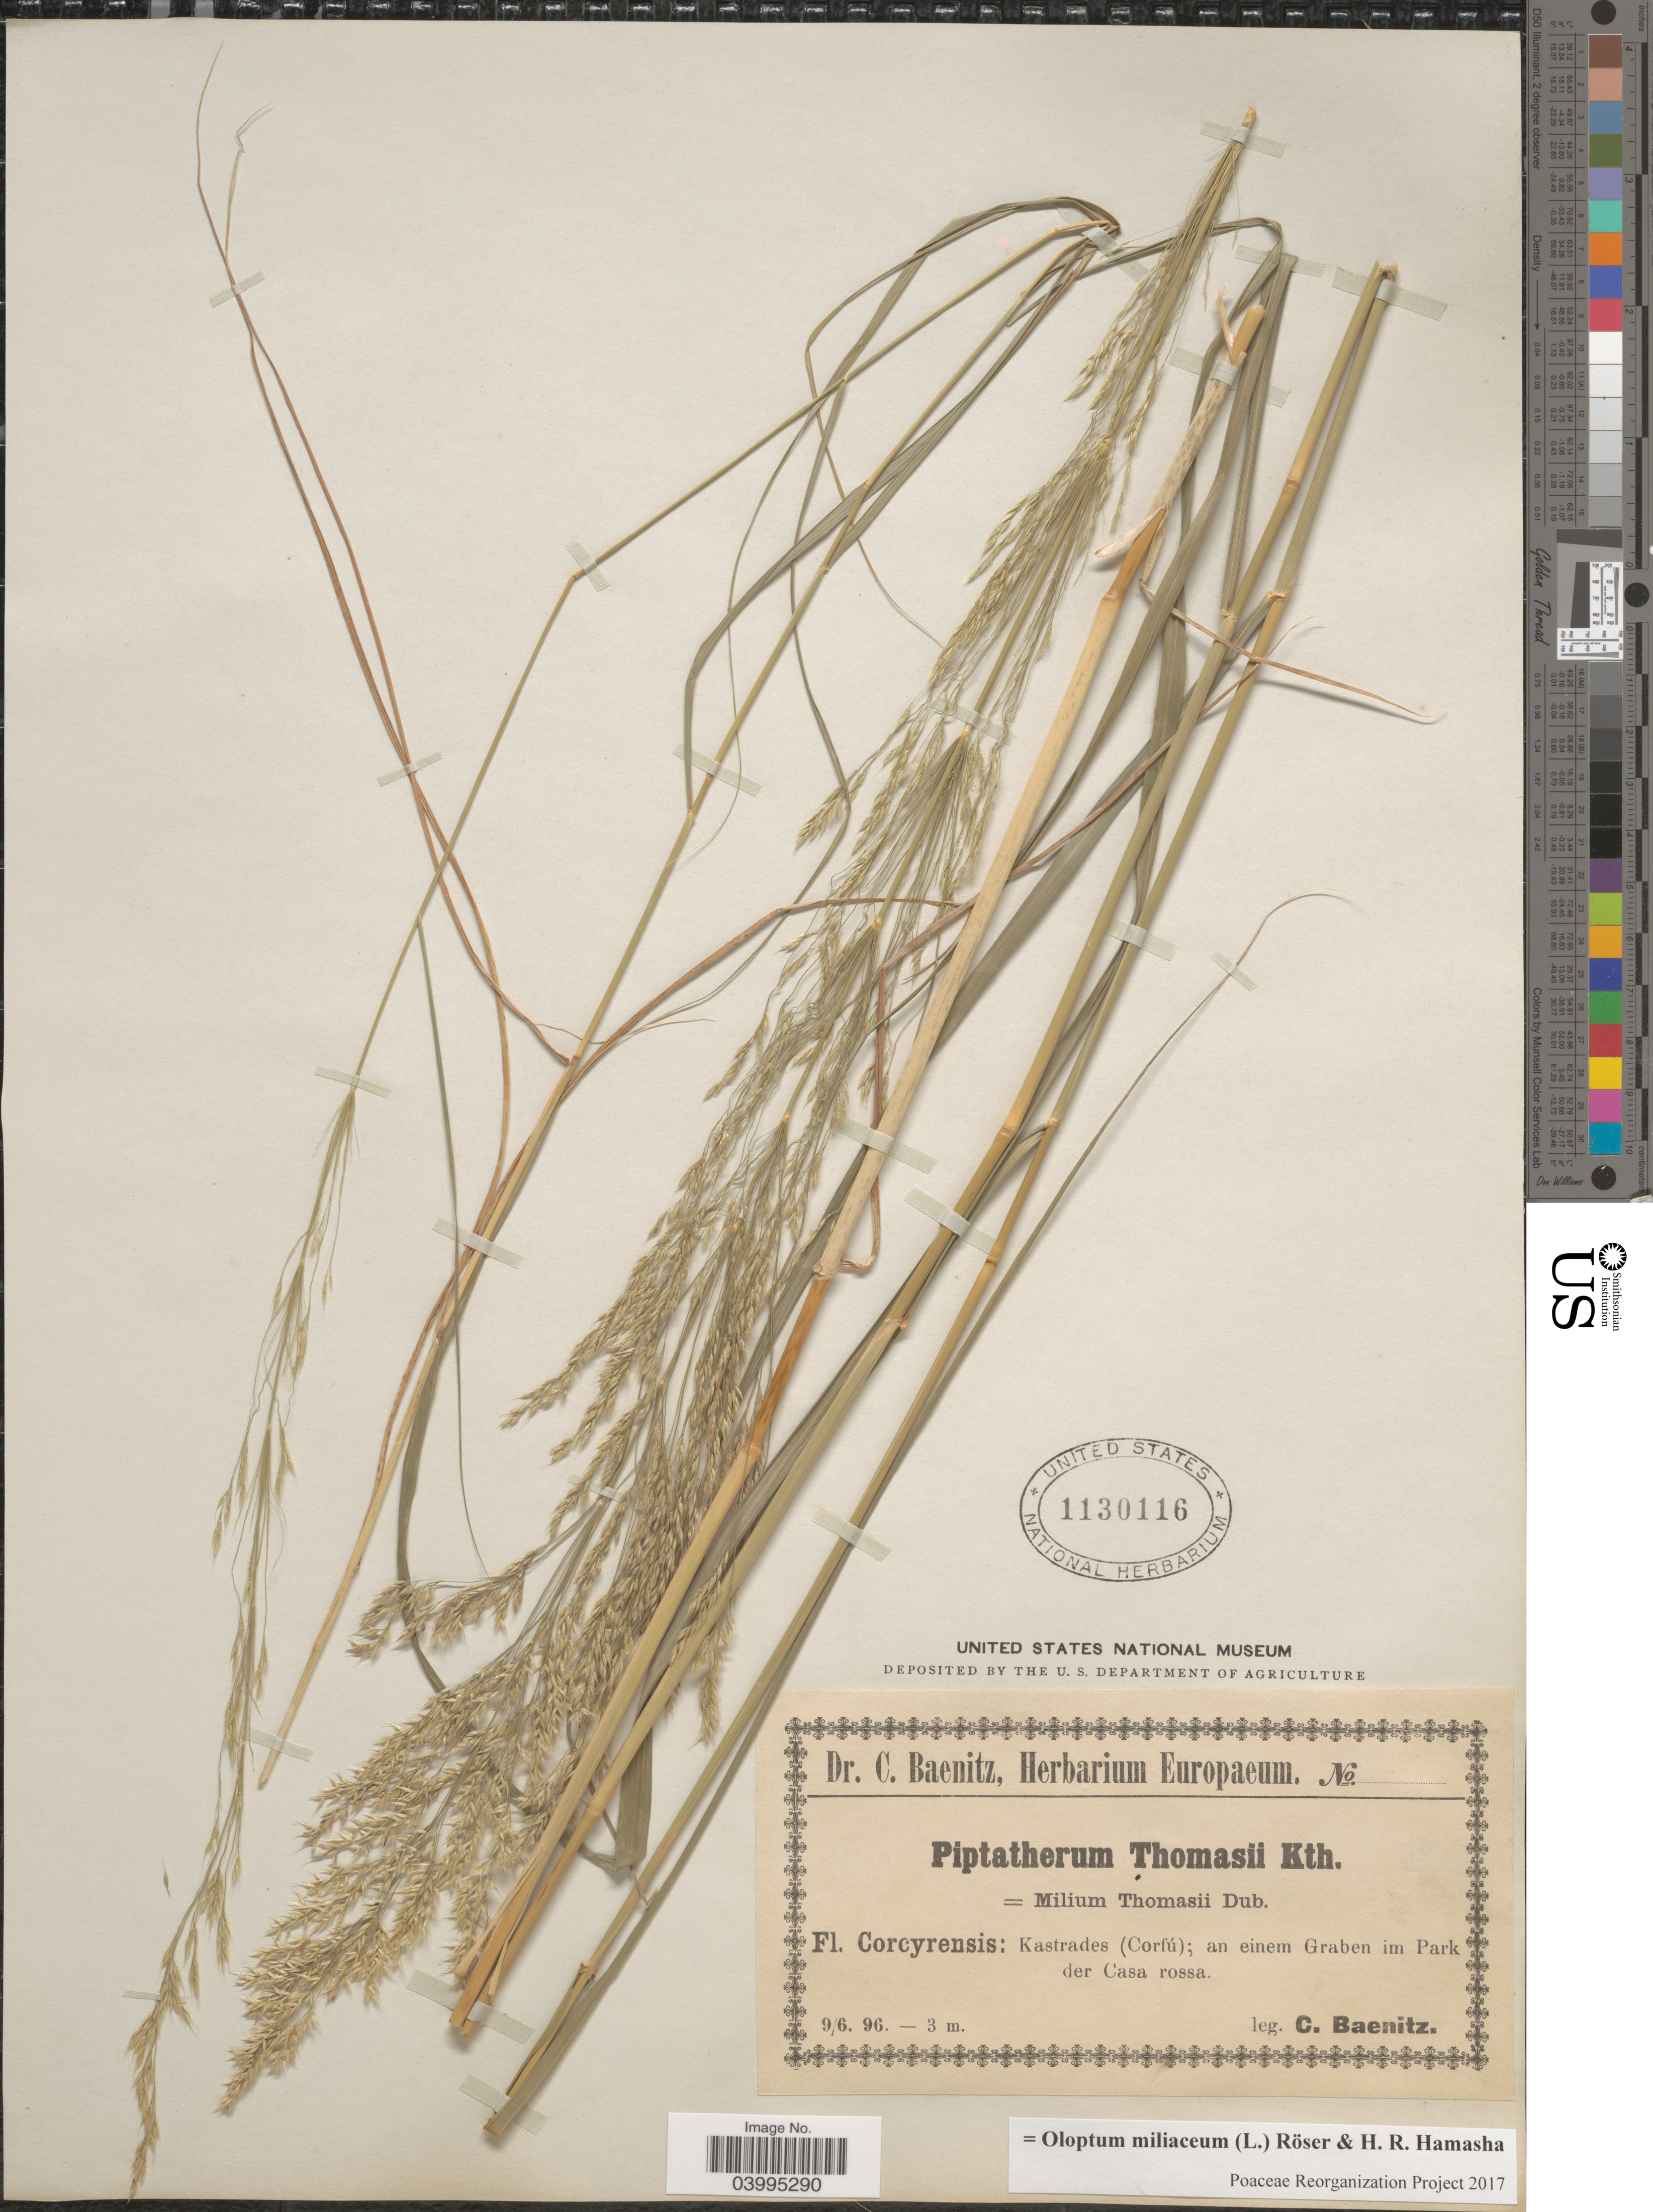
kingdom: Plantae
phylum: Tracheophyta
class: Liliopsida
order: Poales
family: Poaceae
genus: Oloptum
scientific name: Oloptum miliaceum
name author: Röser & H. R. Hamasha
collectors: C. G. Baenitz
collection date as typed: Transcribed d/m/y: 9/6/96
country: Greece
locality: Corcyrensis: Kastrades (Corfú); an einem Graben im Park der Casa rossa.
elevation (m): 3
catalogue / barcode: US 1130116